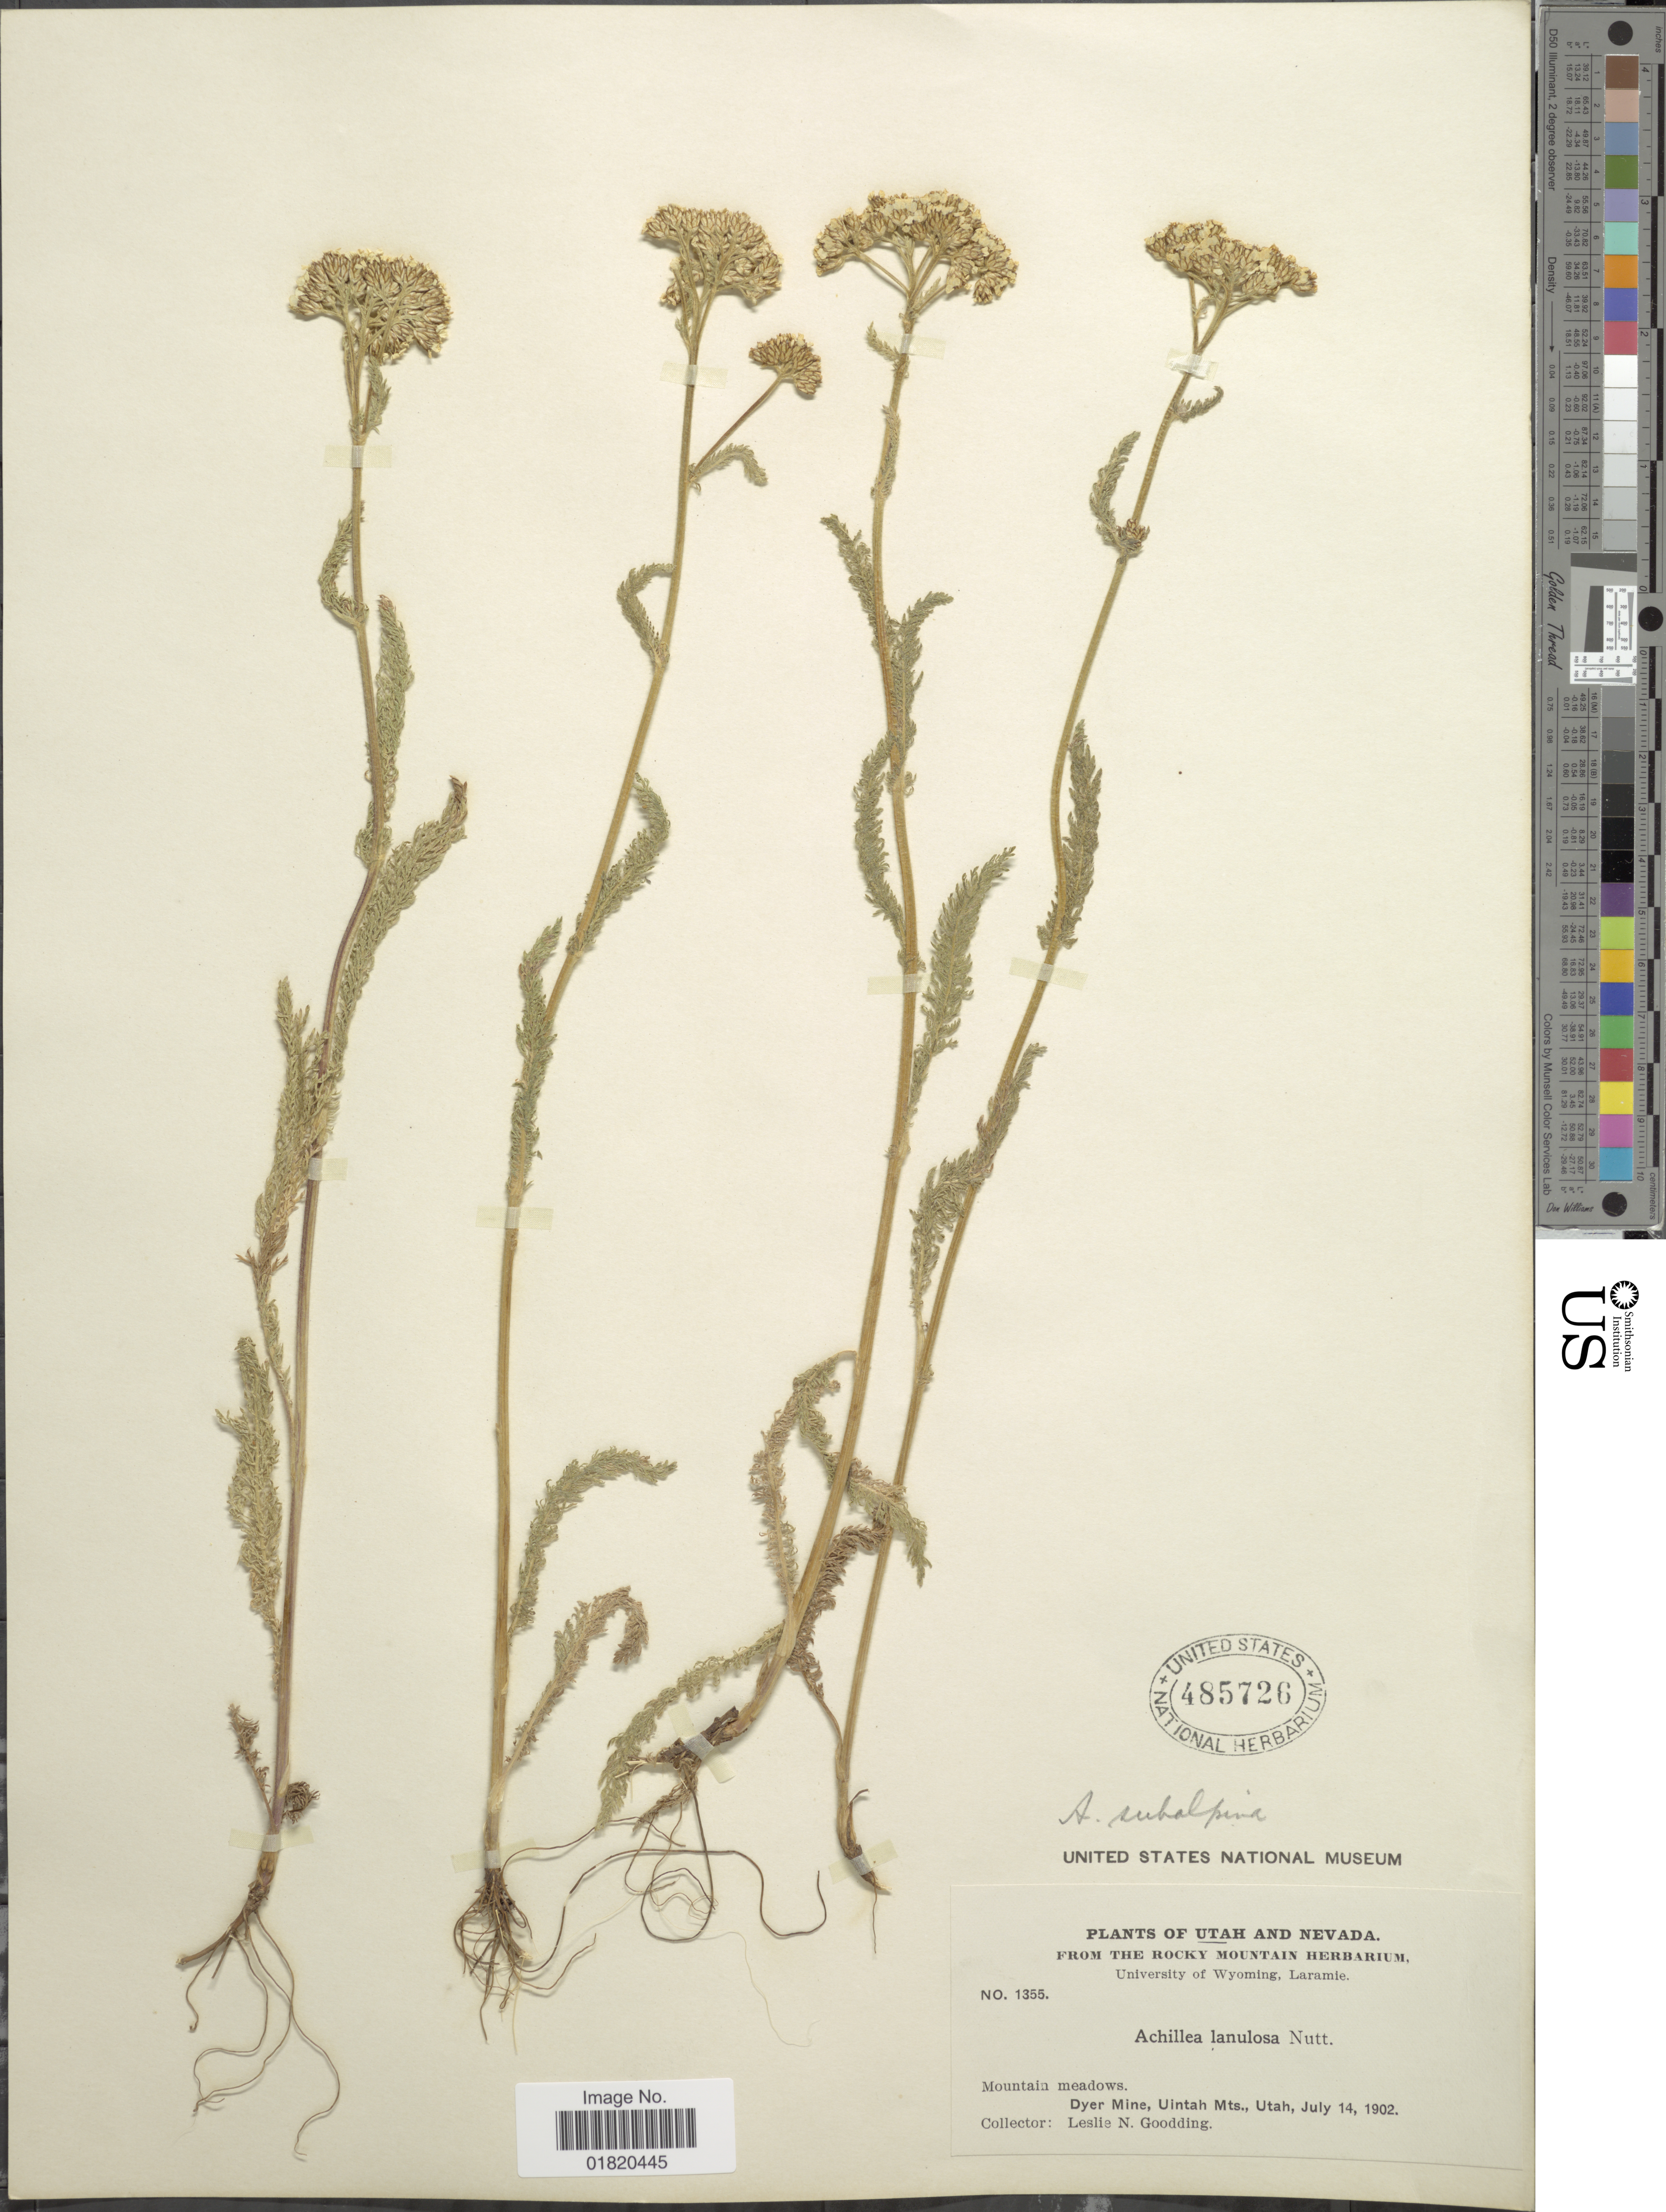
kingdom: Plantae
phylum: Tracheophyta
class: Magnoliopsida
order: Asterales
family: Asteraceae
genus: Achillea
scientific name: Achillea subalpina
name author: Greene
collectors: L. N. Goodding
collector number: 1355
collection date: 1902-07-14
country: United States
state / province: Utah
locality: Dyer Mine, Uintah Mts.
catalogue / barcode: US 485726